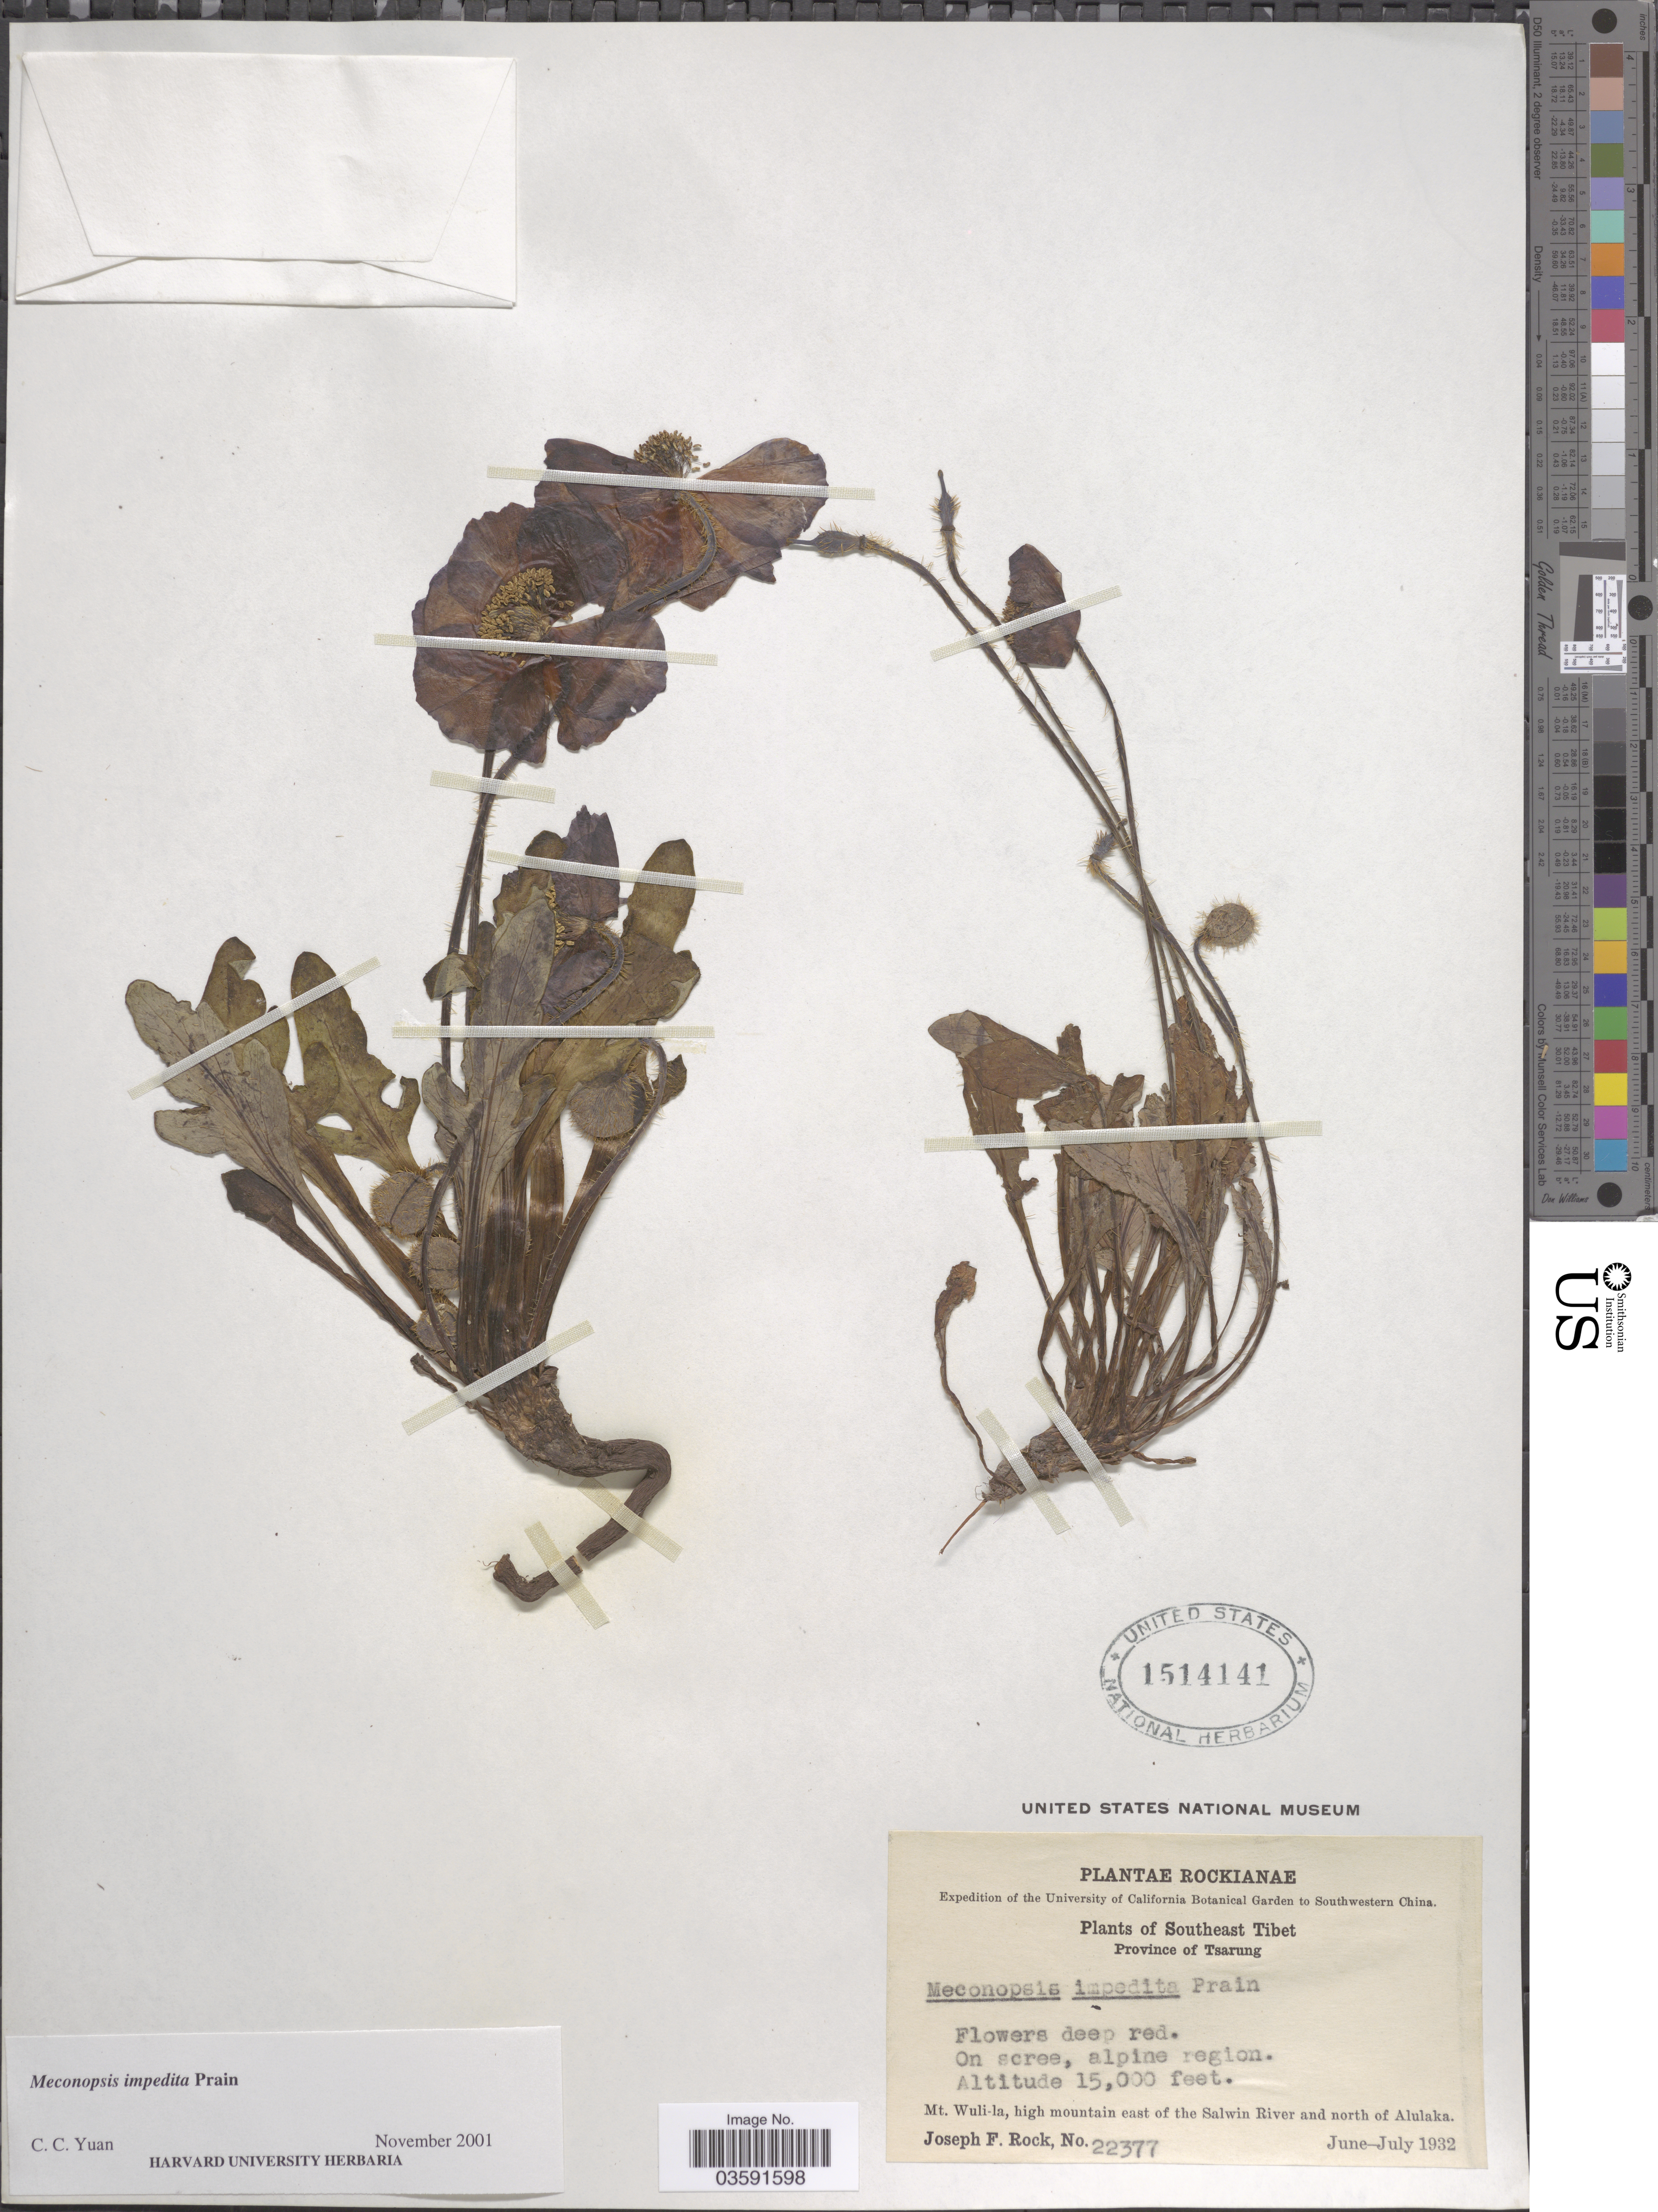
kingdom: Plantae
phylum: Tracheophyta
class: Magnoliopsida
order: Ranunculales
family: Papaveraceae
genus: Meconopsis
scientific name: Meconopsis impedita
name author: Prain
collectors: J. F. Rock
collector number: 22377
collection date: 1932-06/1932-07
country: China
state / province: Xizang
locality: Southwestern China. Southeast Tibet. Province of Tsarung. Mt. Wuli-la, high mountain east of the Salwin River and north of Alulaka.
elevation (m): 4572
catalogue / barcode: US 1514141